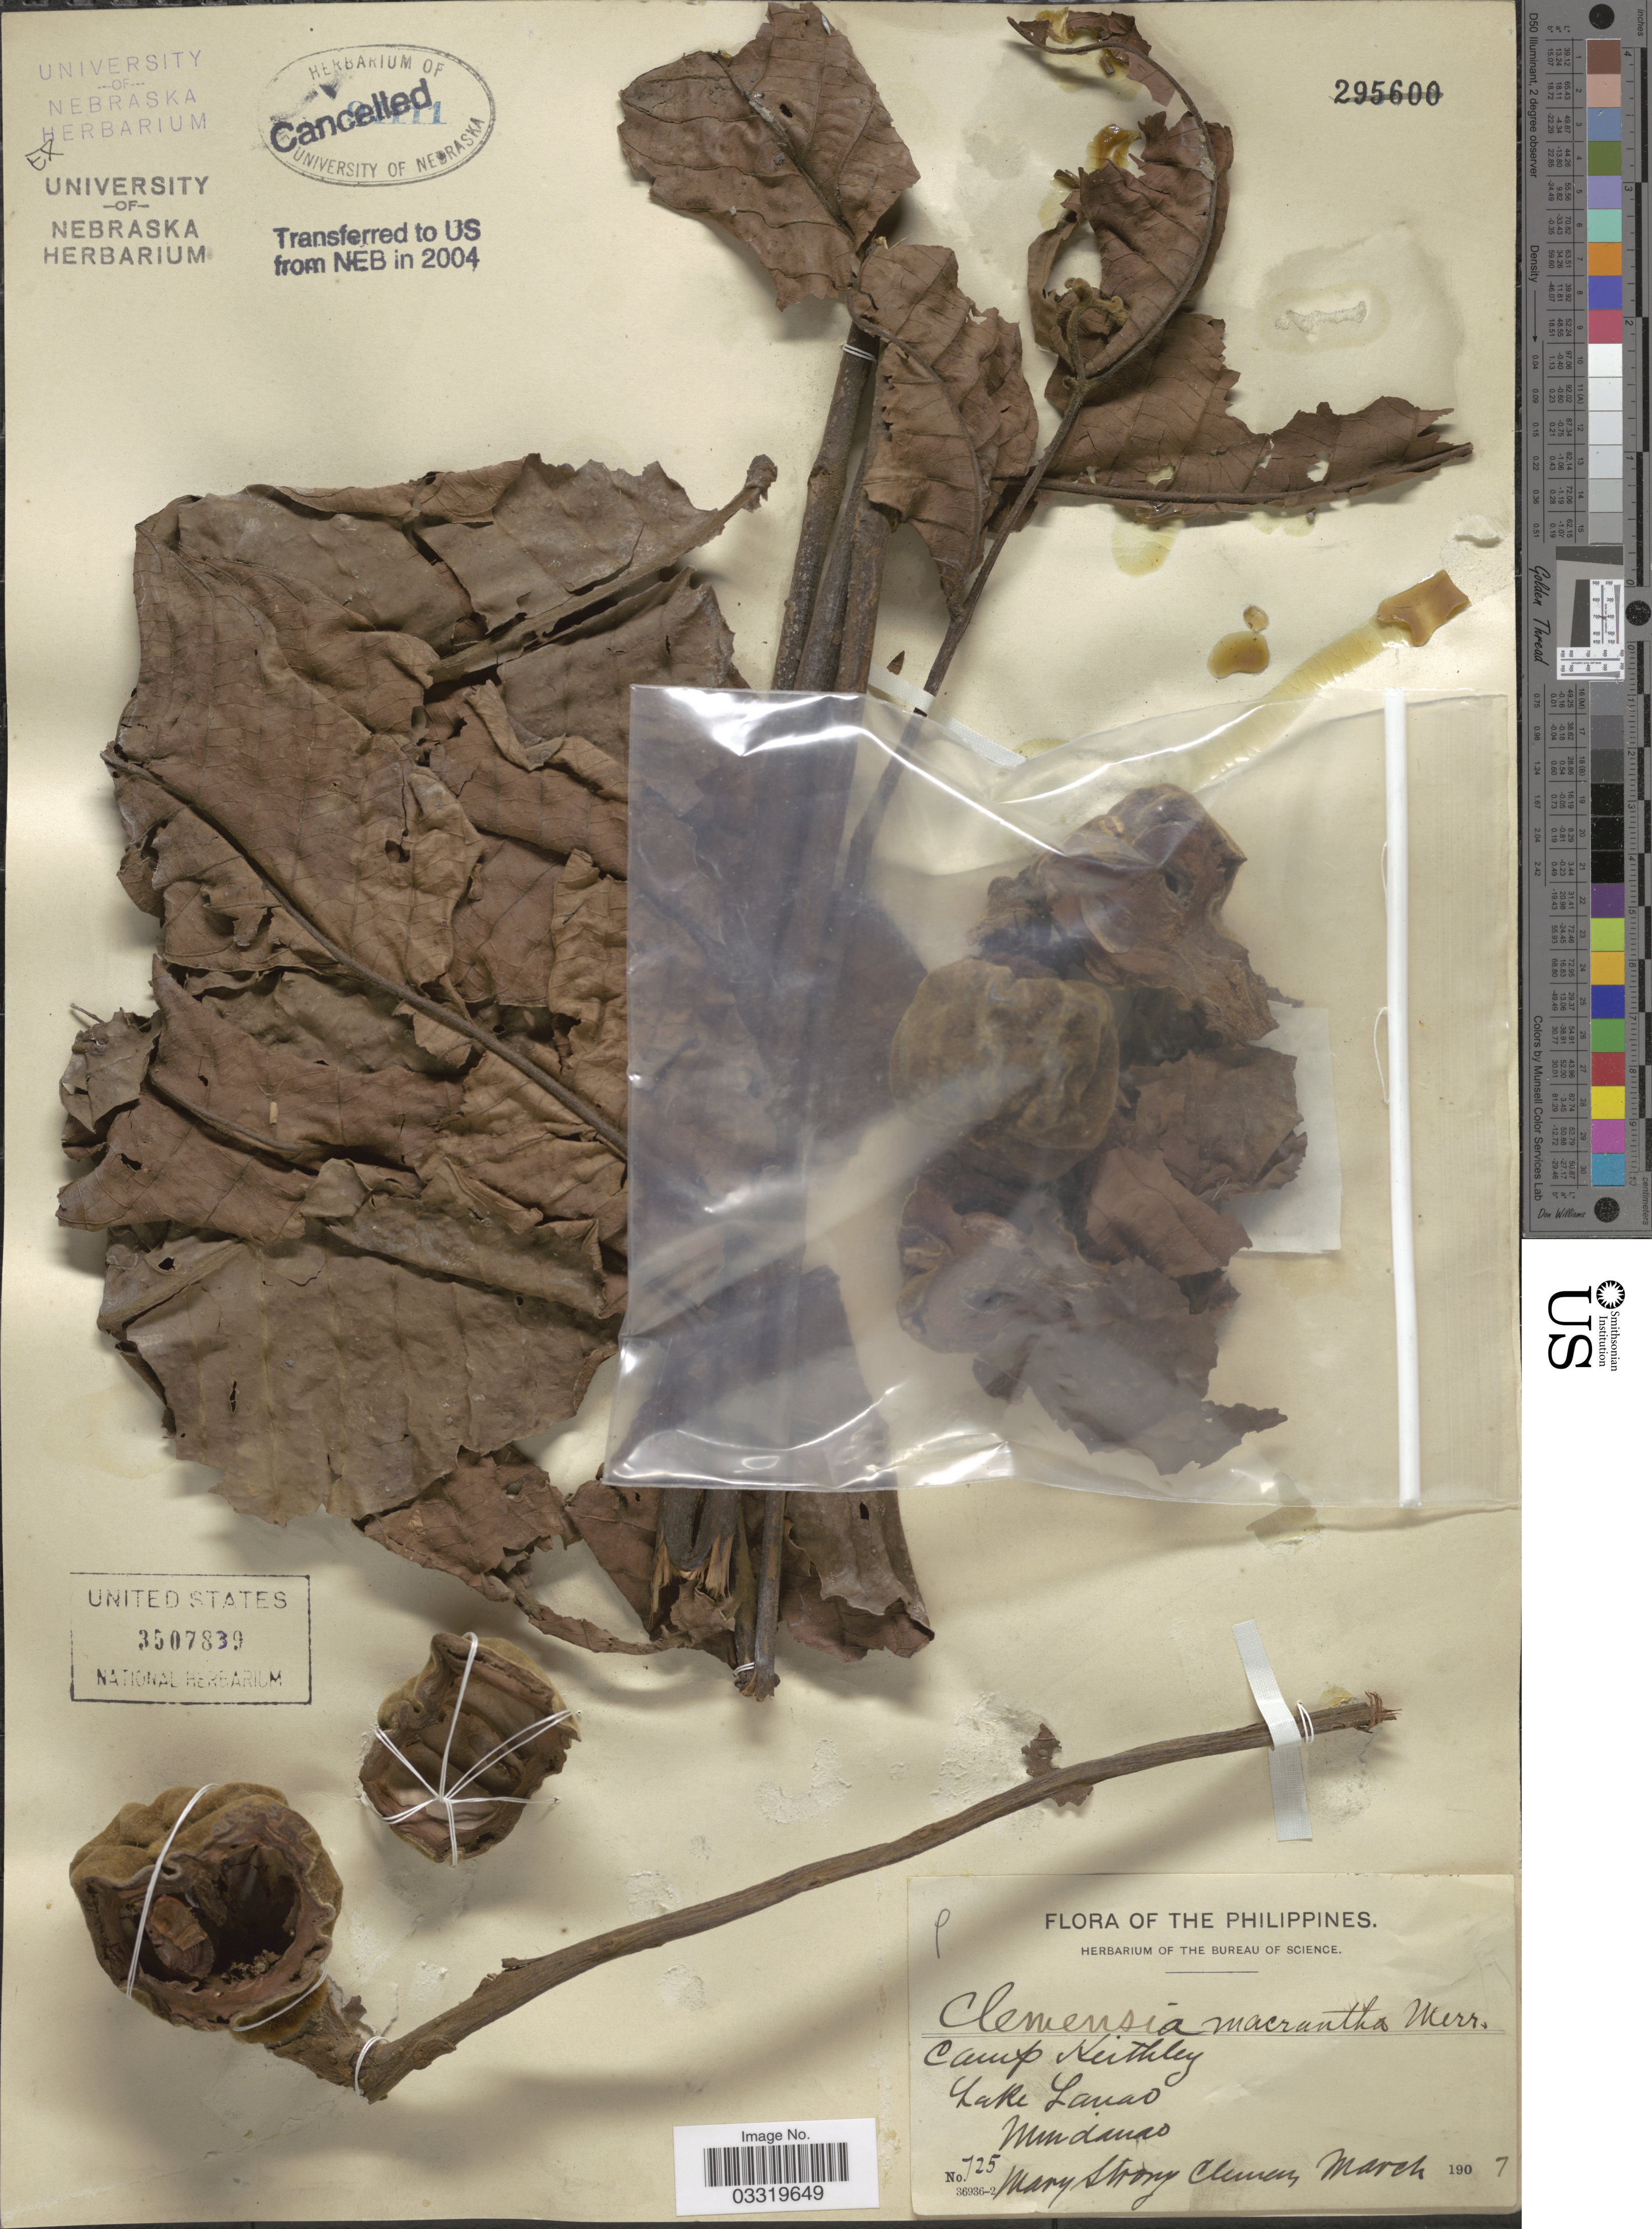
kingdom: Plantae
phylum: Tracheophyta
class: Magnoliopsida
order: Sapindales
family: Meliaceae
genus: Chisocheton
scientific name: Chisocheton macranthus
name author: (Merr.) Airy Shaw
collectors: M. S. Clemens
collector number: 725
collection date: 1907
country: Philippines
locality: Camp Keithley. Lake Lanao. Mindanao.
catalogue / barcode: US 3507839